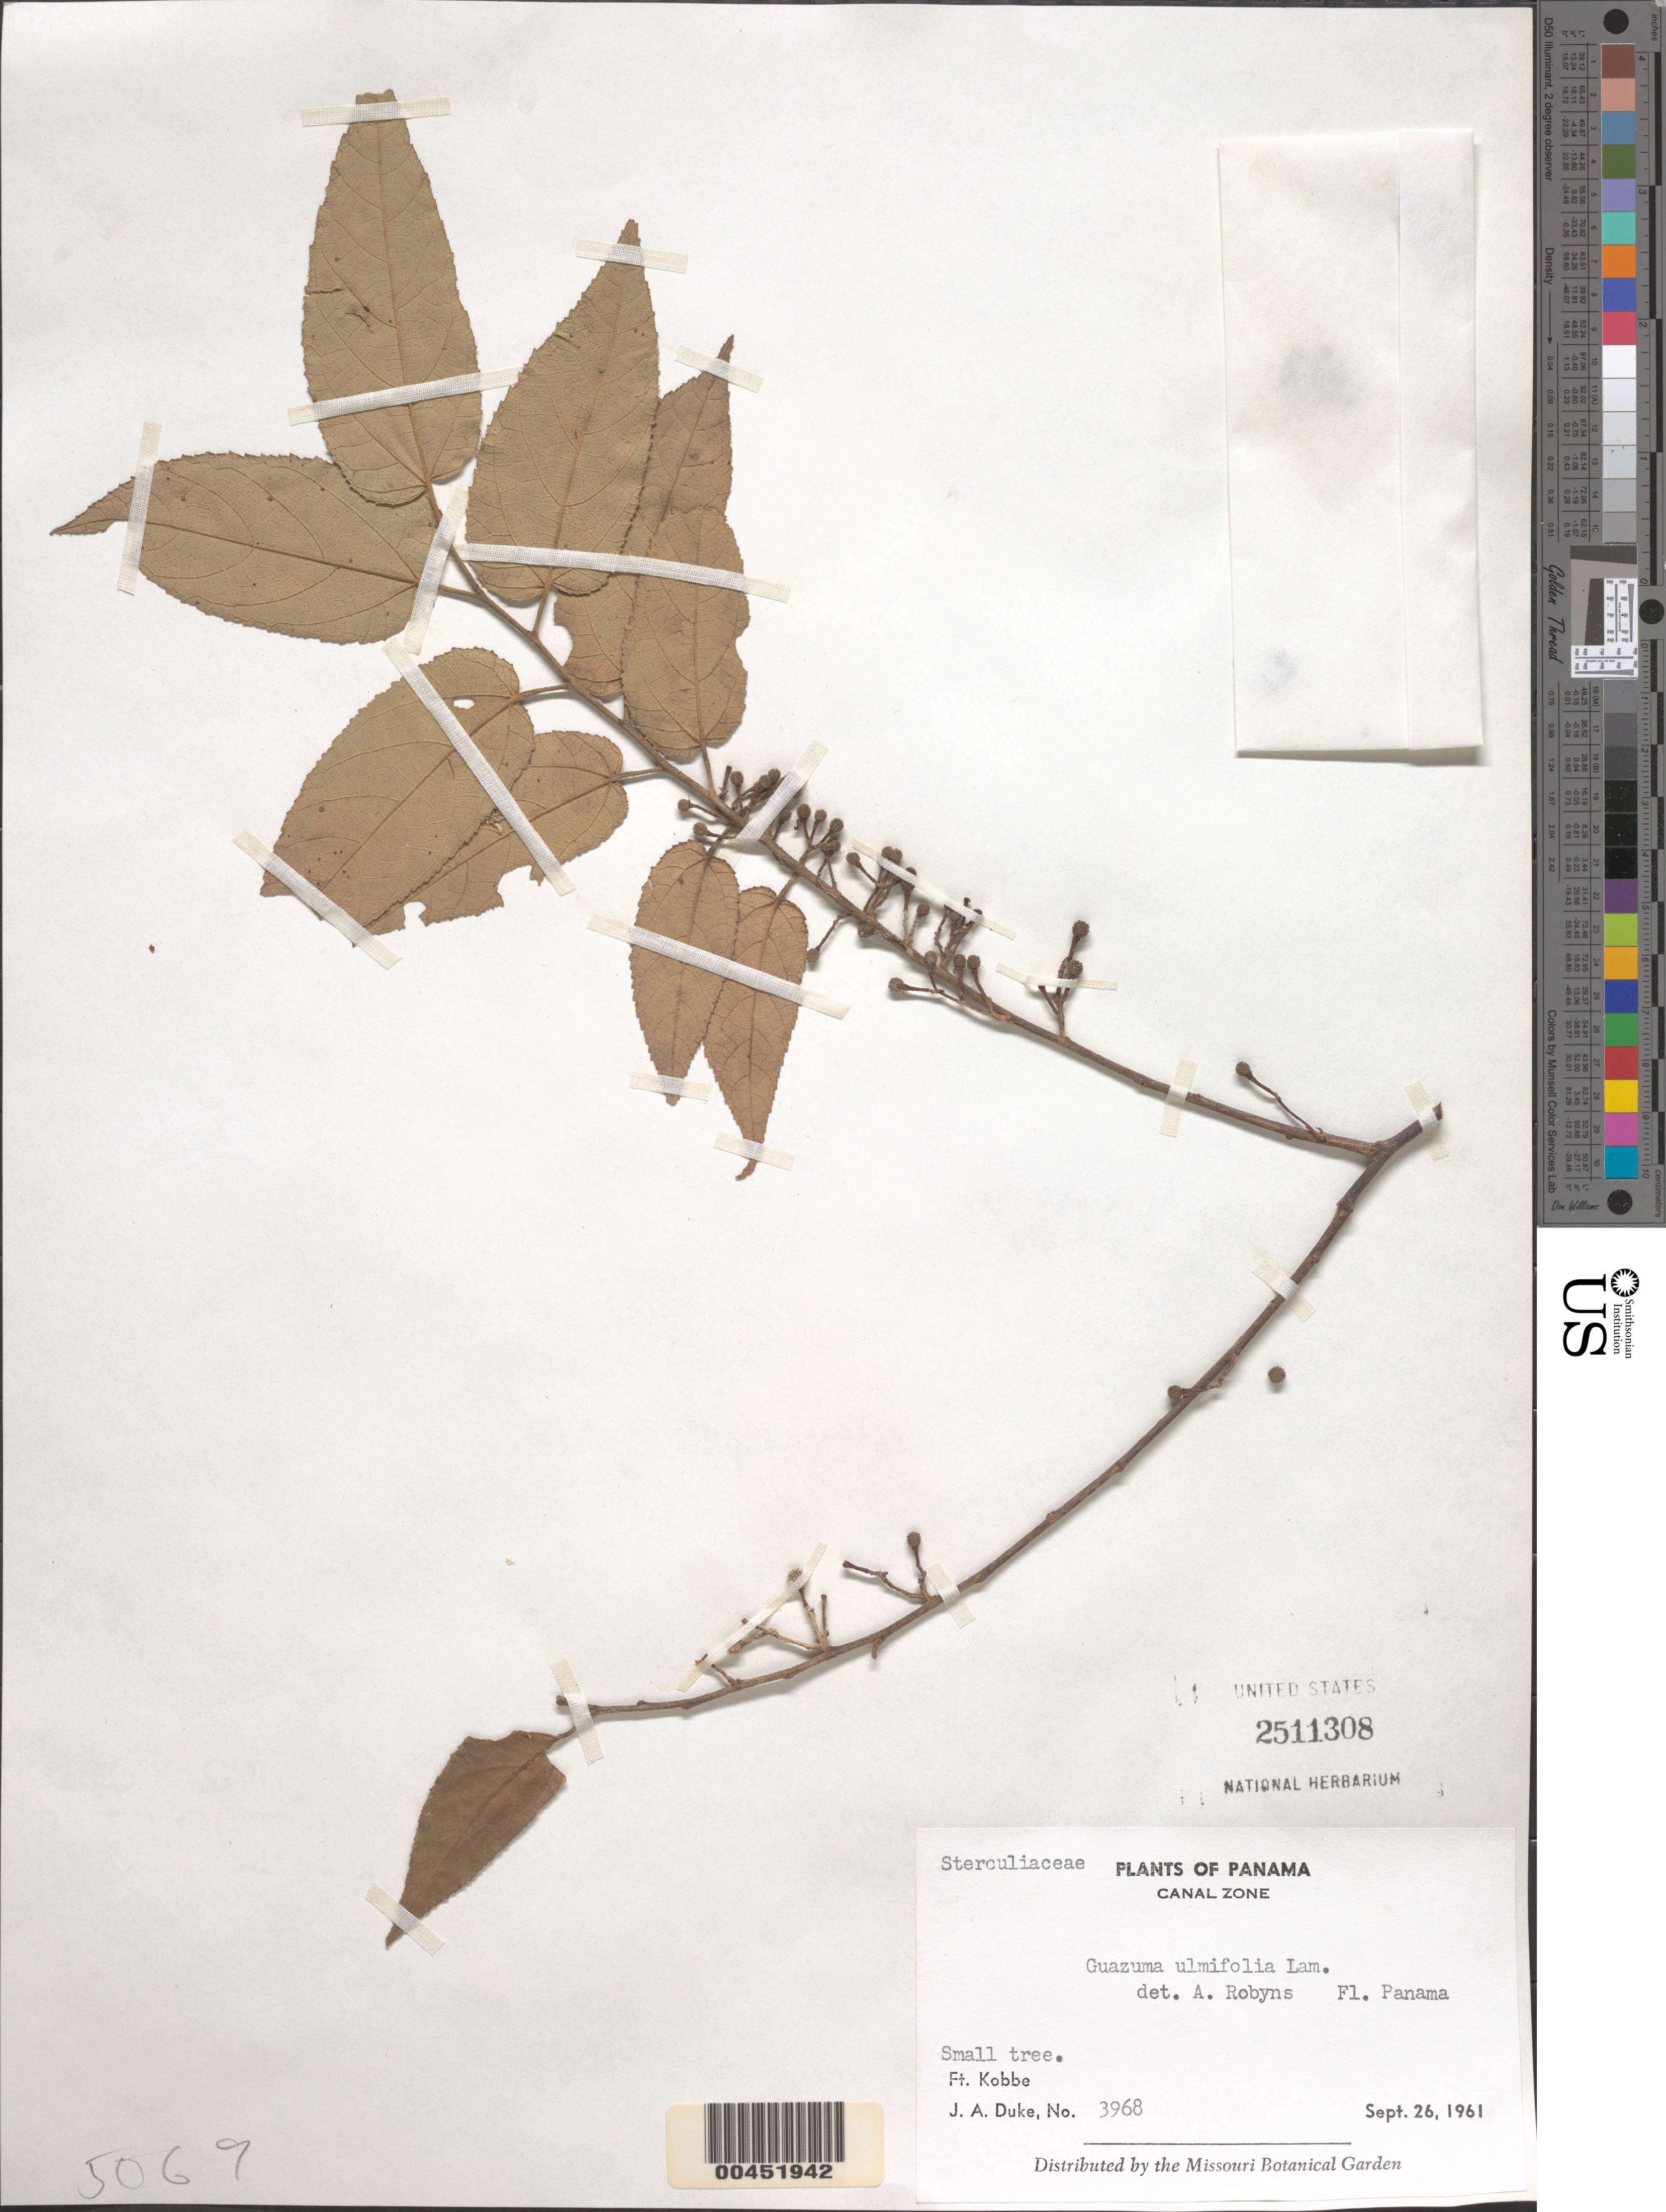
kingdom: Plantae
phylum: Tracheophyta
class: Magnoliopsida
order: Malvales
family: Malvaceae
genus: Guazuma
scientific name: Guazuma ulmifolia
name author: Lam.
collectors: J. A. Duke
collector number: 3968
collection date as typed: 26 Sep 1961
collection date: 1961-09-26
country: Panama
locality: Ft. Koke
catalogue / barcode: US 2511308